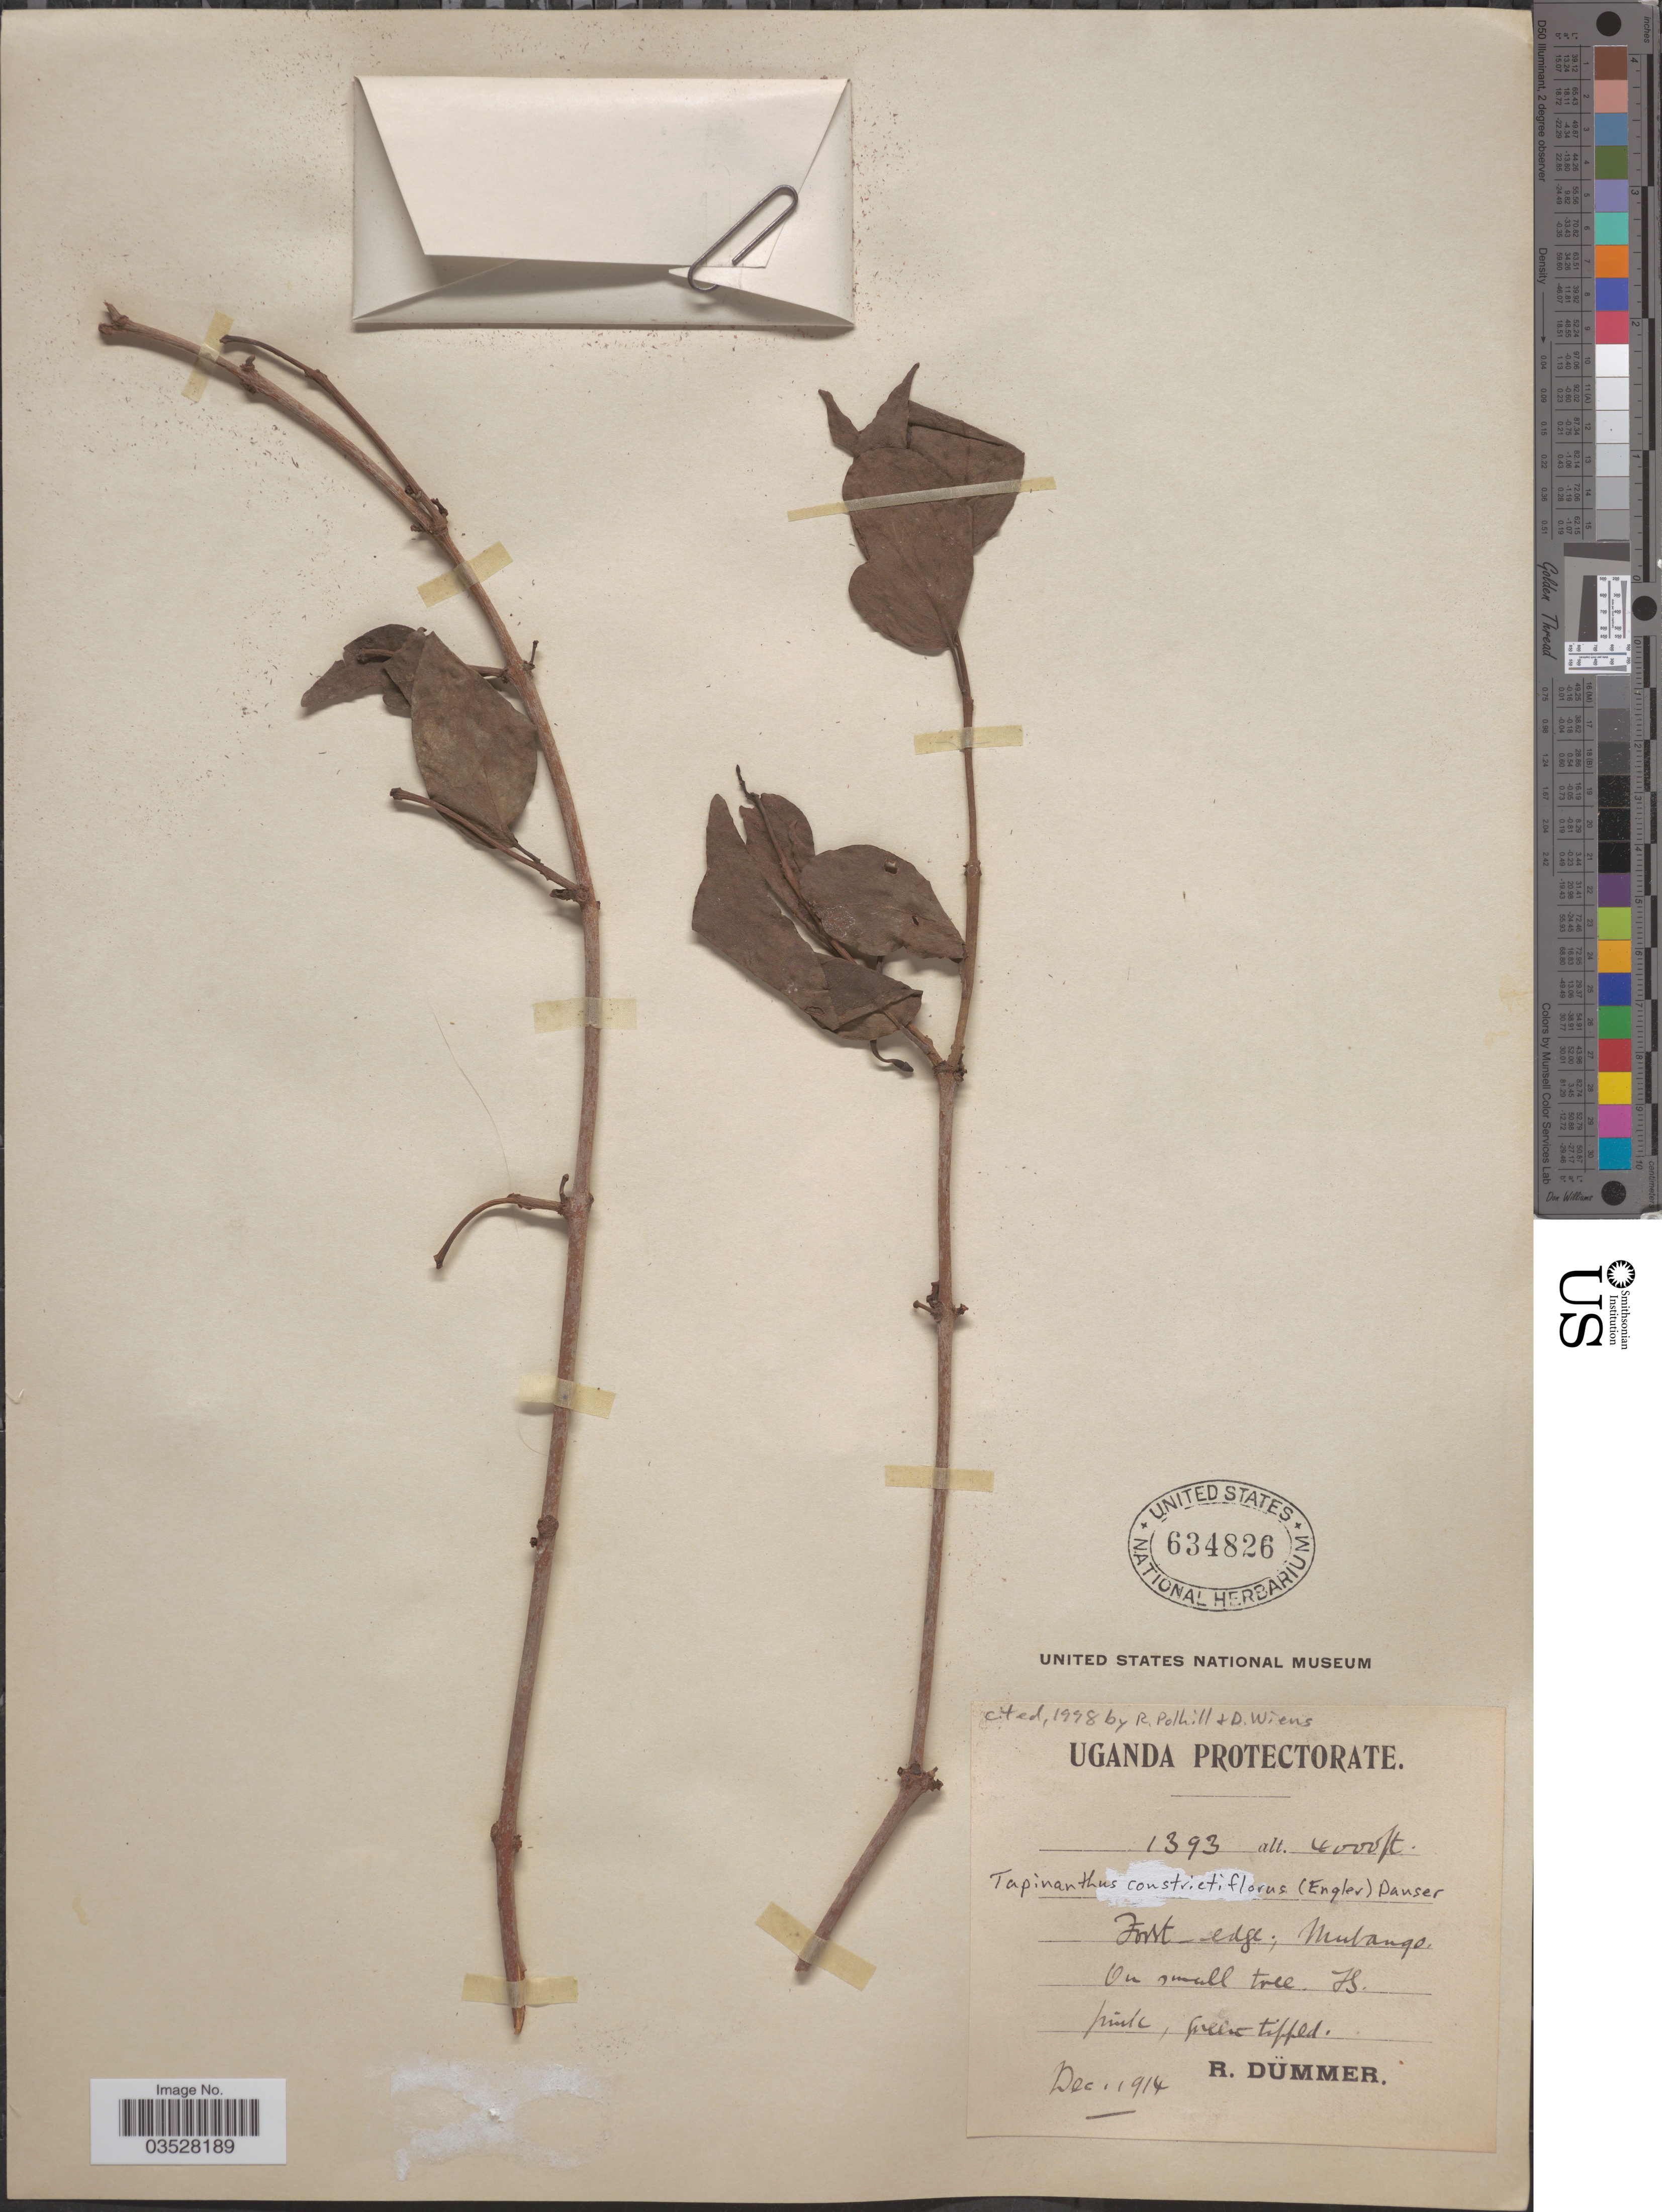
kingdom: Plantae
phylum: Tracheophyta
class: Magnoliopsida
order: Santalales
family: Loranthaceae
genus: Tapinanthus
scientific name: Tapinanthus constrictiflorus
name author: (Engl.) Danser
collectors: R. A. Dümmer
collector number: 1393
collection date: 1914-12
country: Uganda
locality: Uganda Protectorate. Foret-edge; Mulange.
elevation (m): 1219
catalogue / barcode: US 634826